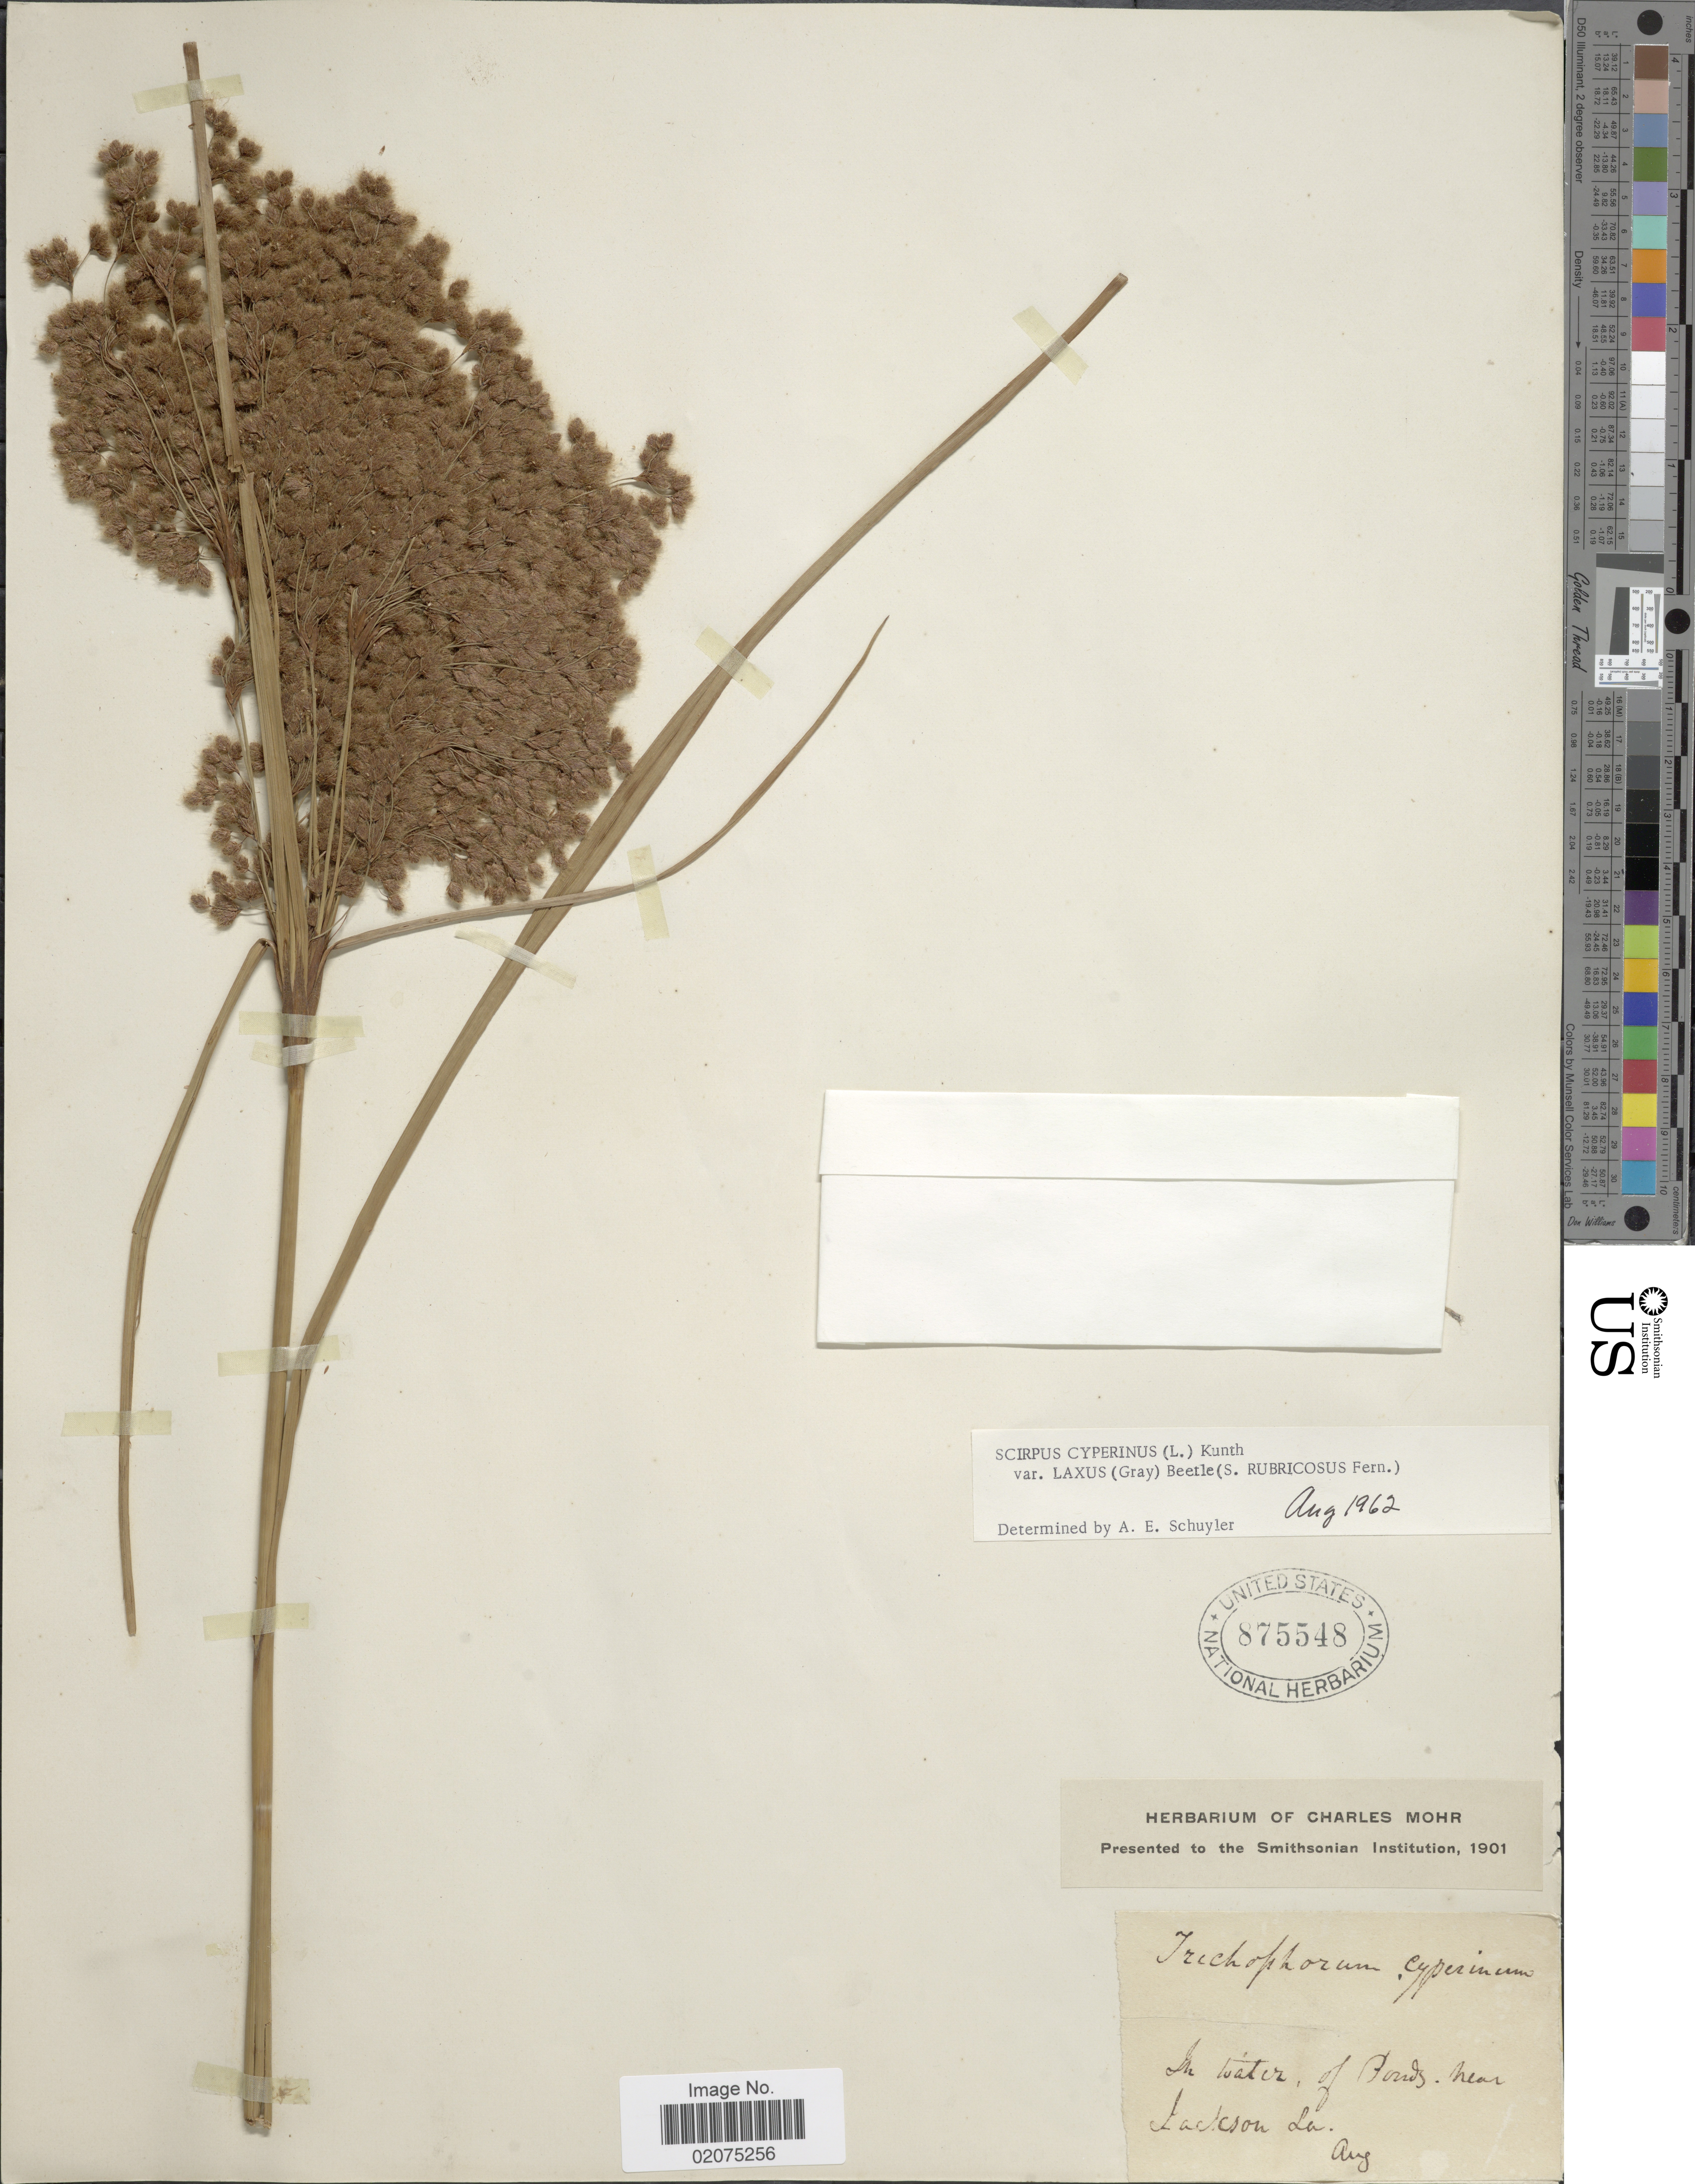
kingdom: Plantae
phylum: Tracheophyta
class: Liliopsida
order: Poales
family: Cyperaceae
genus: Scirpus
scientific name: Scirpus cyperinus var. laxus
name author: (A. Gray) Beetle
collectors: ex herb. Charles Mohr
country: United States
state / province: Louisiana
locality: In water of bords near Jackson, La.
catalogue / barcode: US 875548